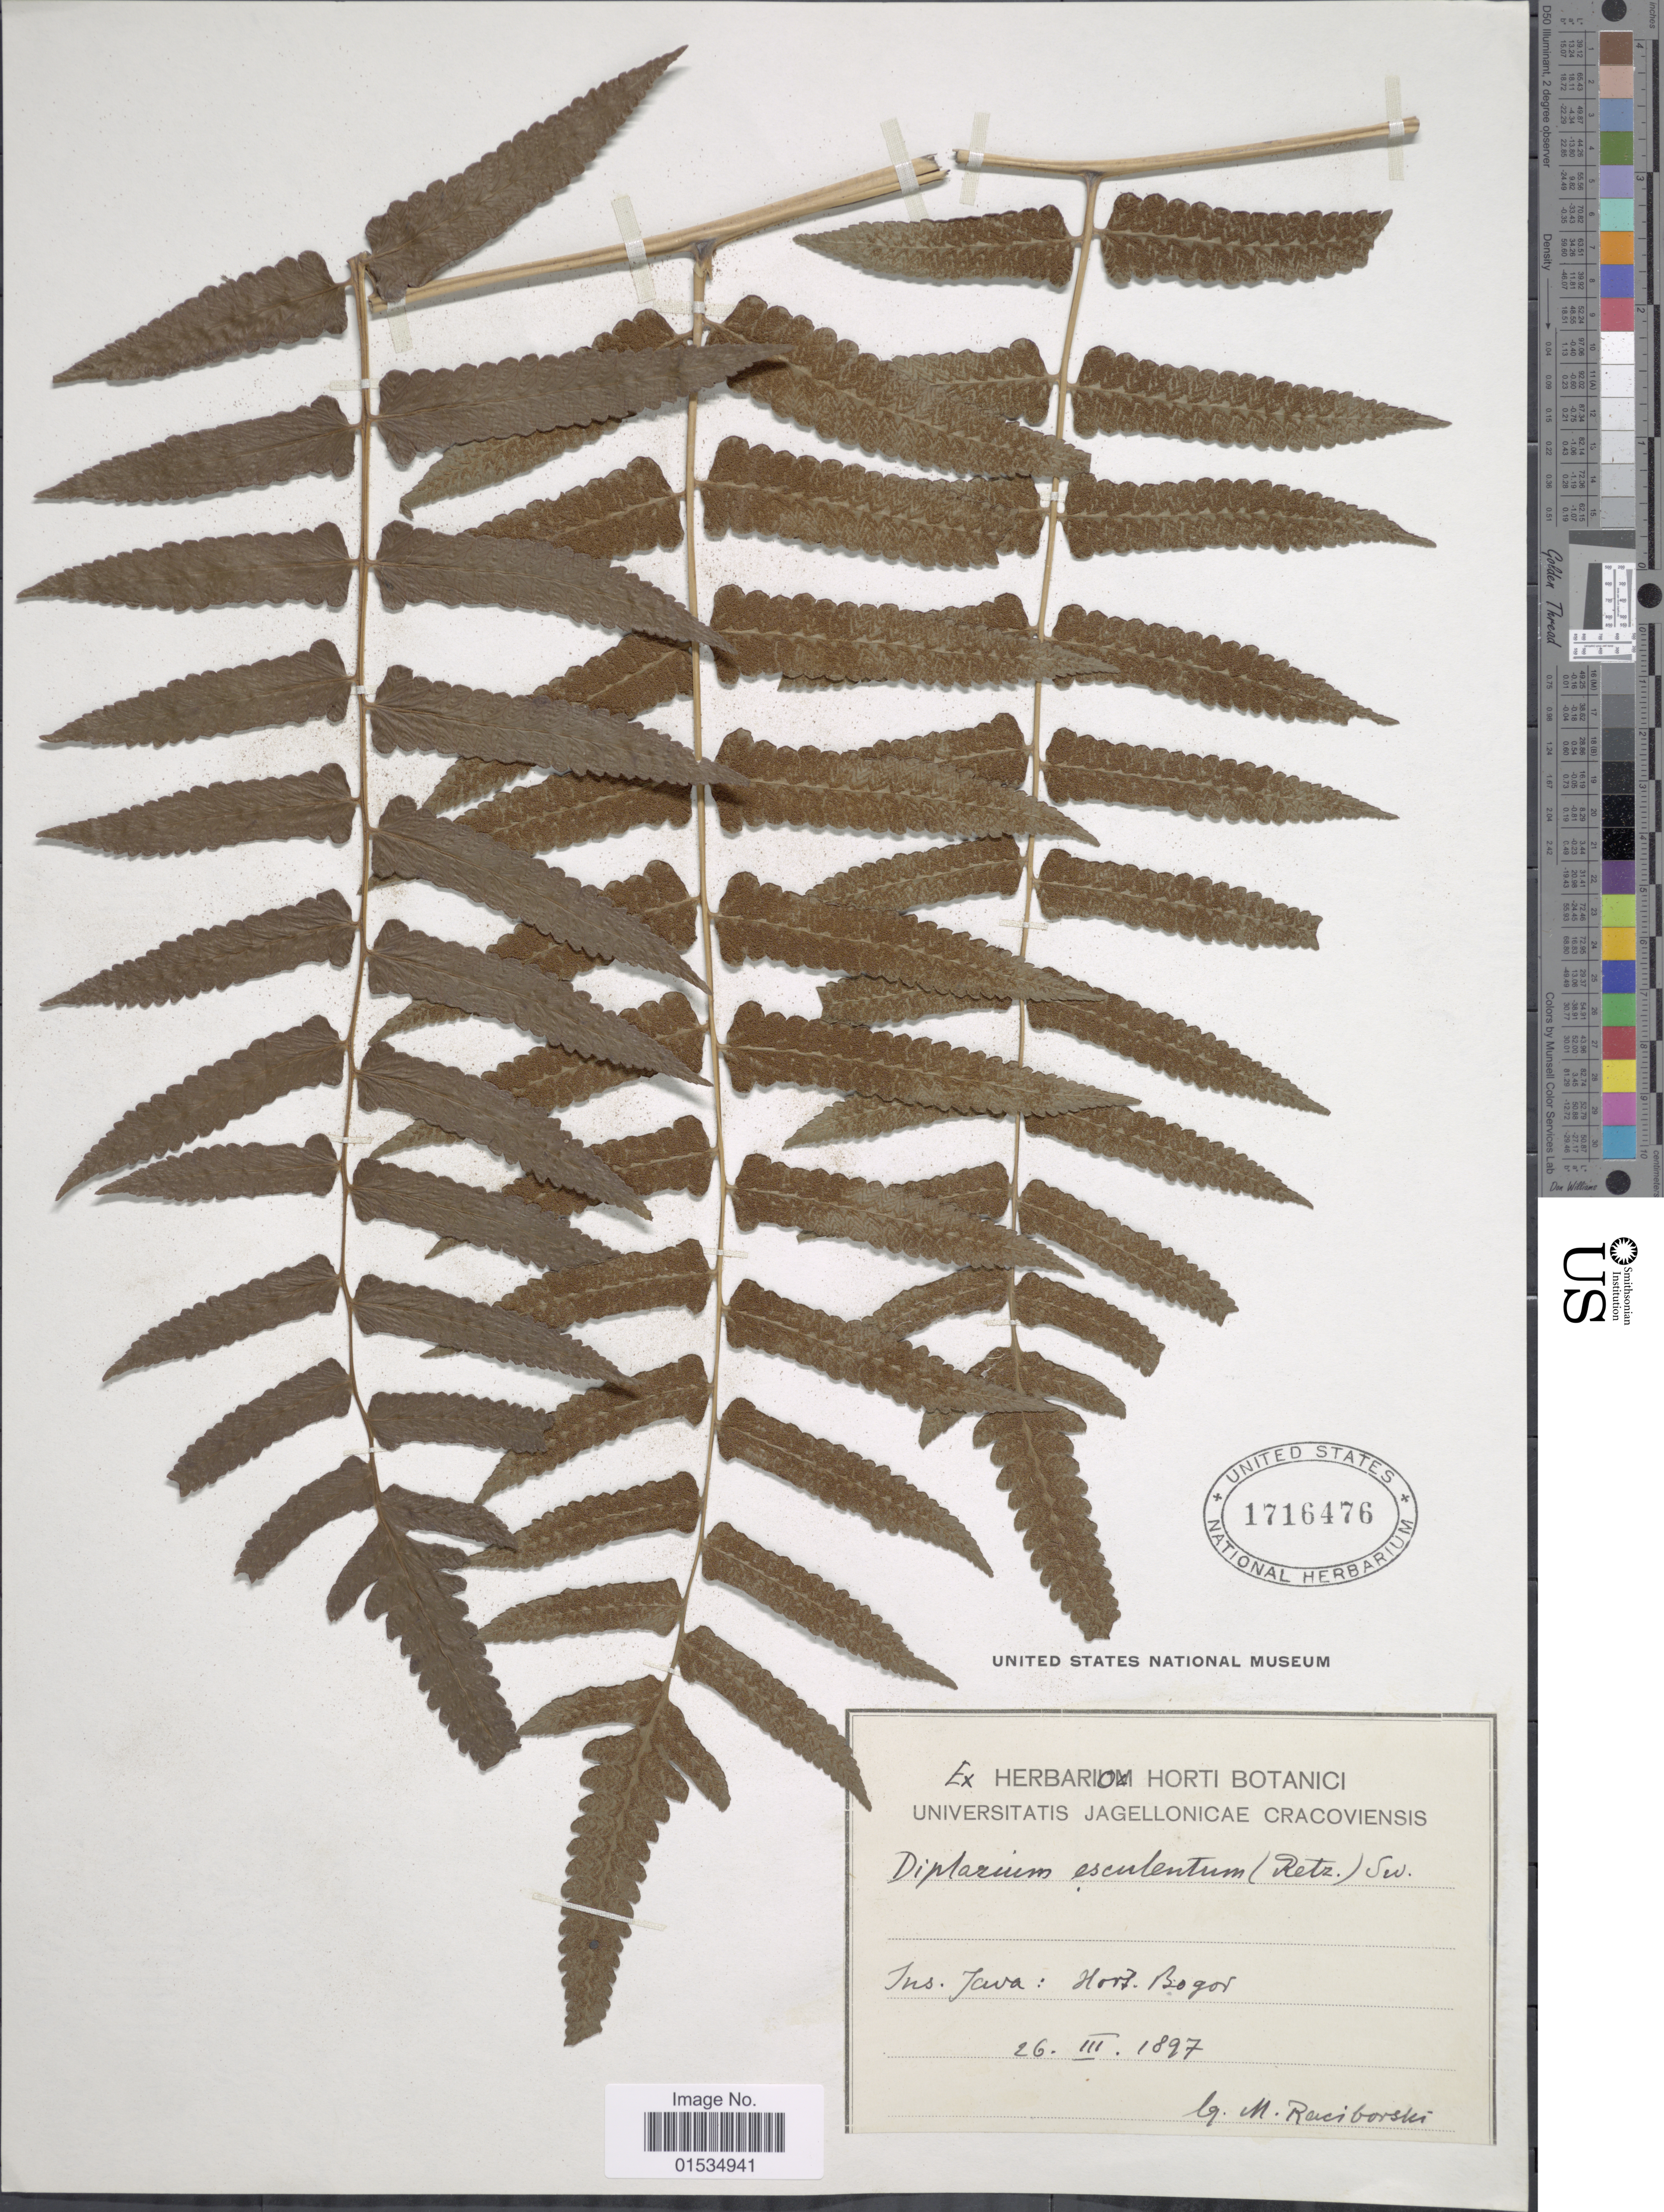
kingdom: Plantae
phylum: Tracheophyta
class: Polypodiopsida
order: Polypodiales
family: Athyriaceae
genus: Diplazium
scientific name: Diplazium esculentum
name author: (Retz.) Sw.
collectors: M. Raciborski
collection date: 1897-03-26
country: Indonesia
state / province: Java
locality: Hort Bogor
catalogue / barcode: US 1716476